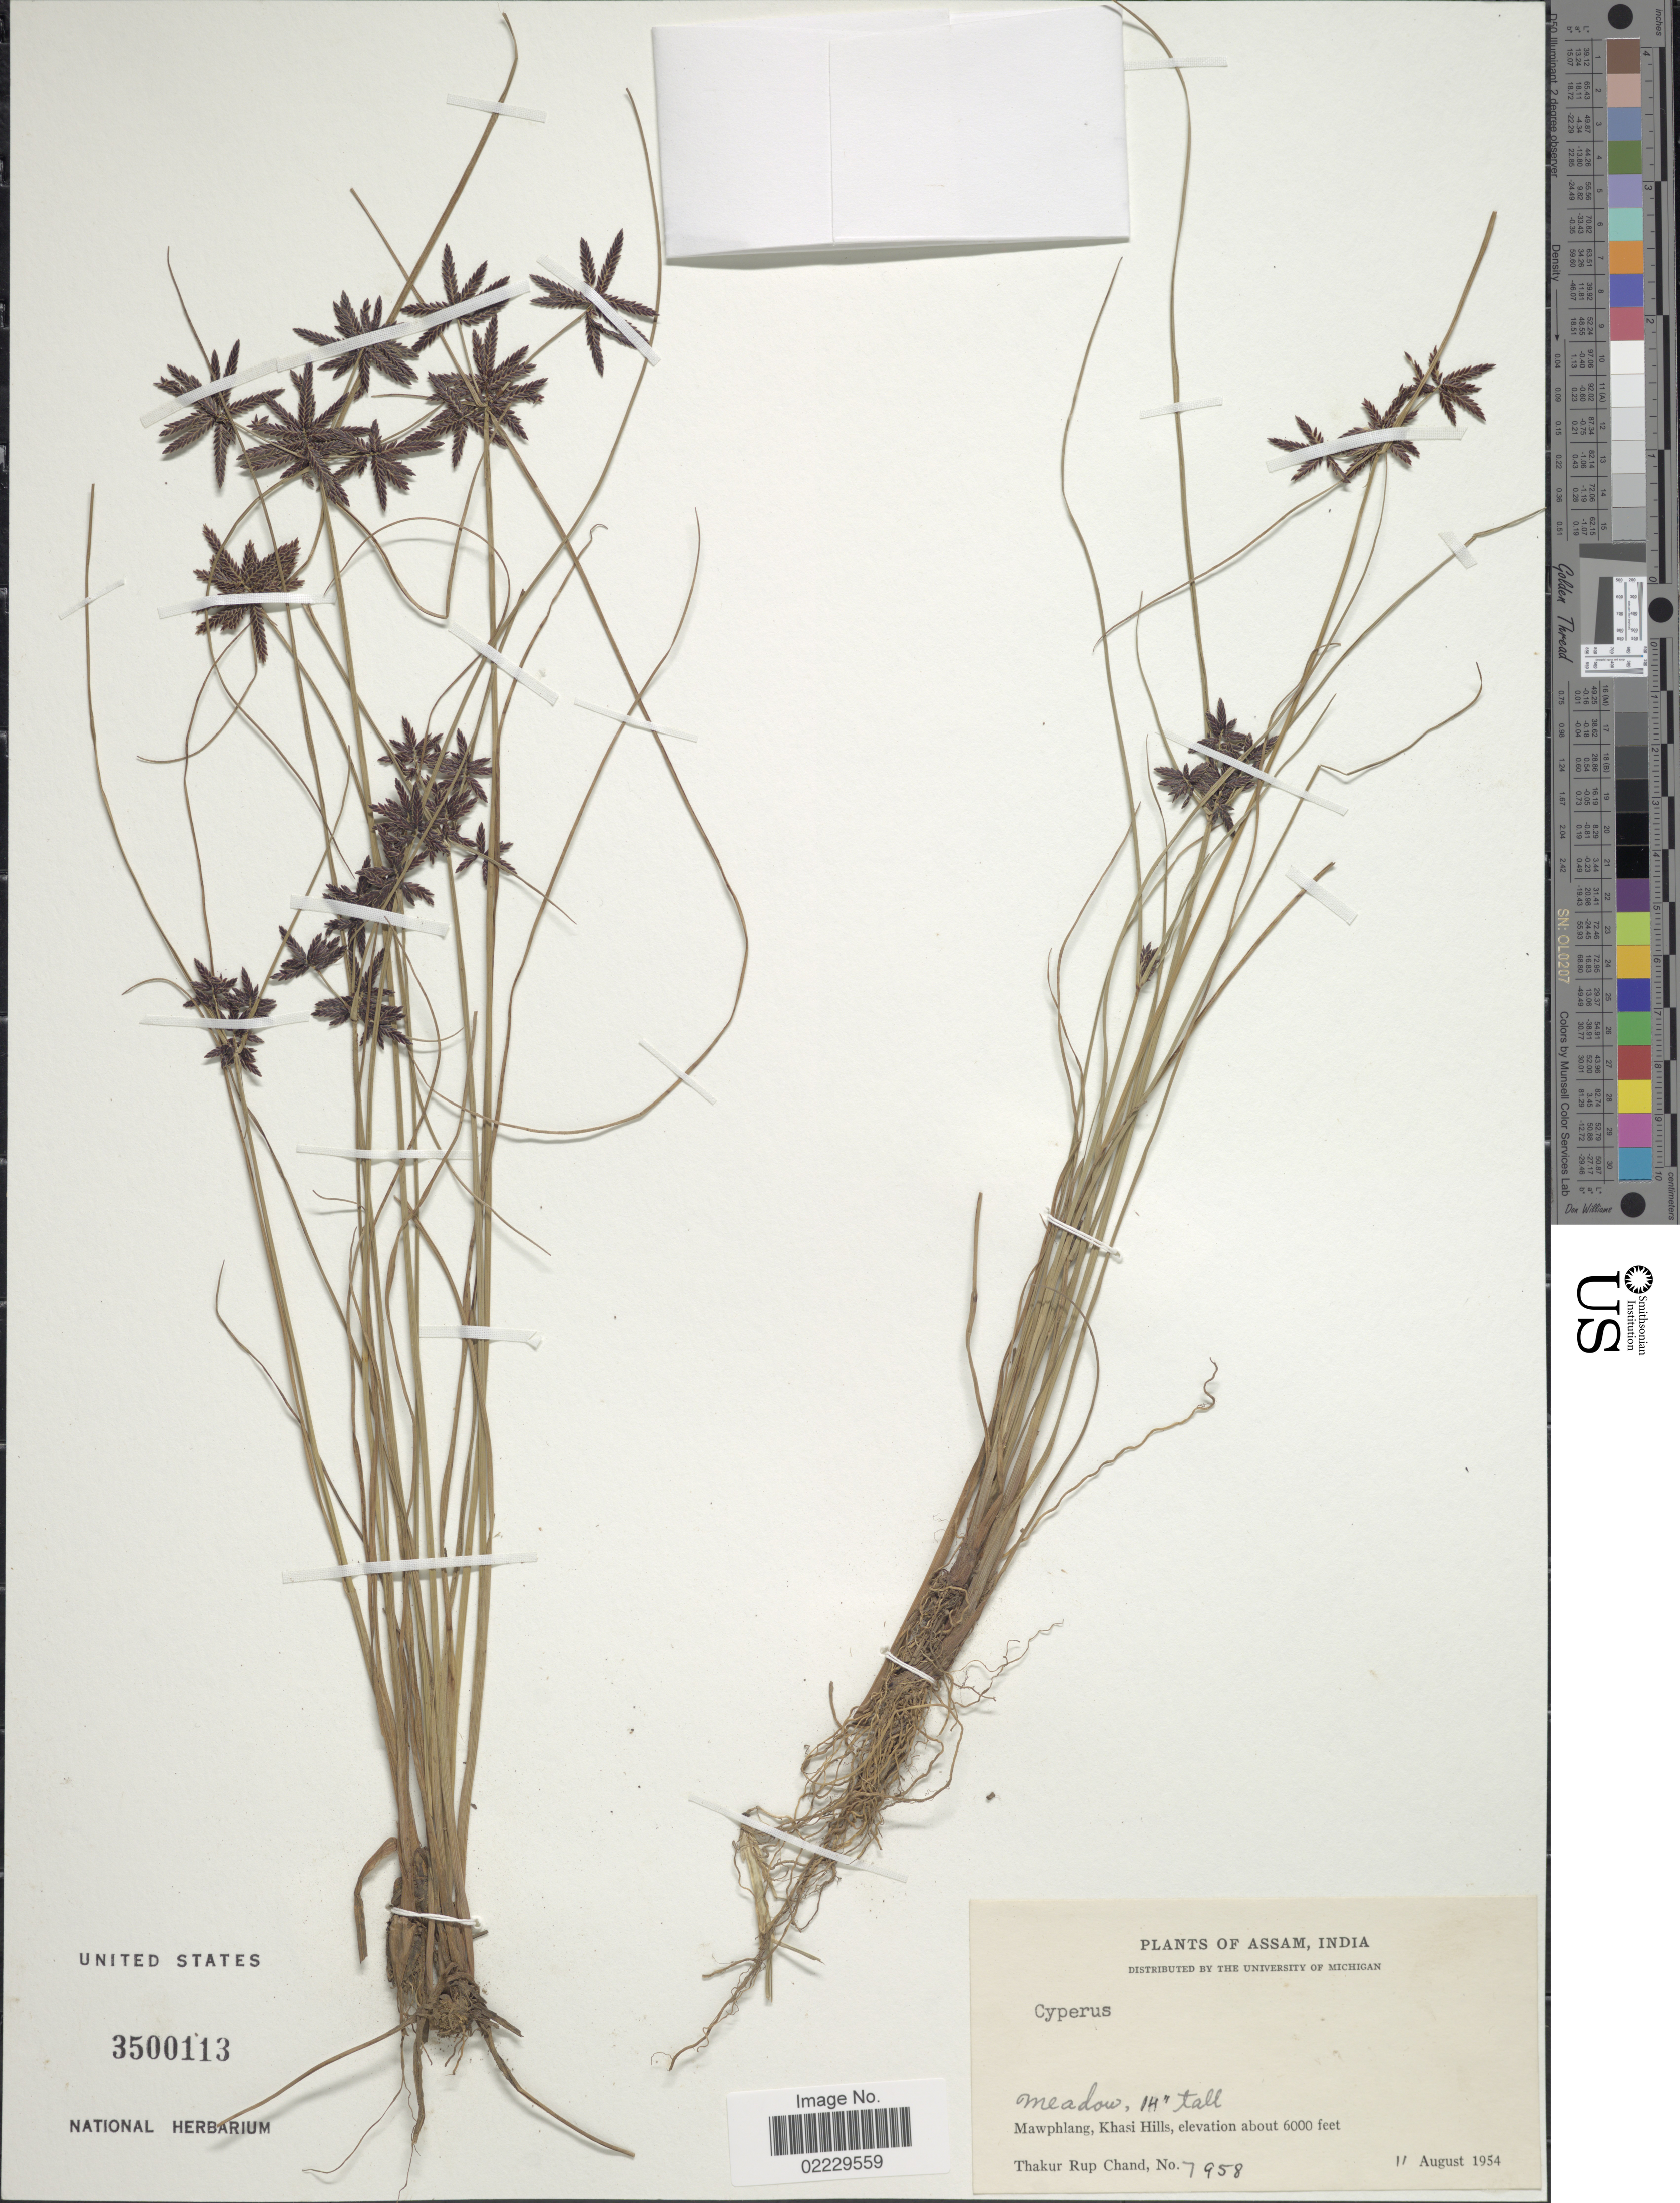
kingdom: Plantae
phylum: Tracheophyta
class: Liliopsida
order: Poales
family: Cyperaceae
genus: Cyperus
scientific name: Cyperus flavidus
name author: Retz.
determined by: Strong, Mark T., (BOT), Smithsonian Institution - National Museum of Natural History (UNITED STATES)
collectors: T. R. Chand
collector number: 7958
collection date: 1954-08-11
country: India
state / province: Meghalaya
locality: Mawphlang, Khasi Hills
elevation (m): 1829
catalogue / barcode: US 3500113